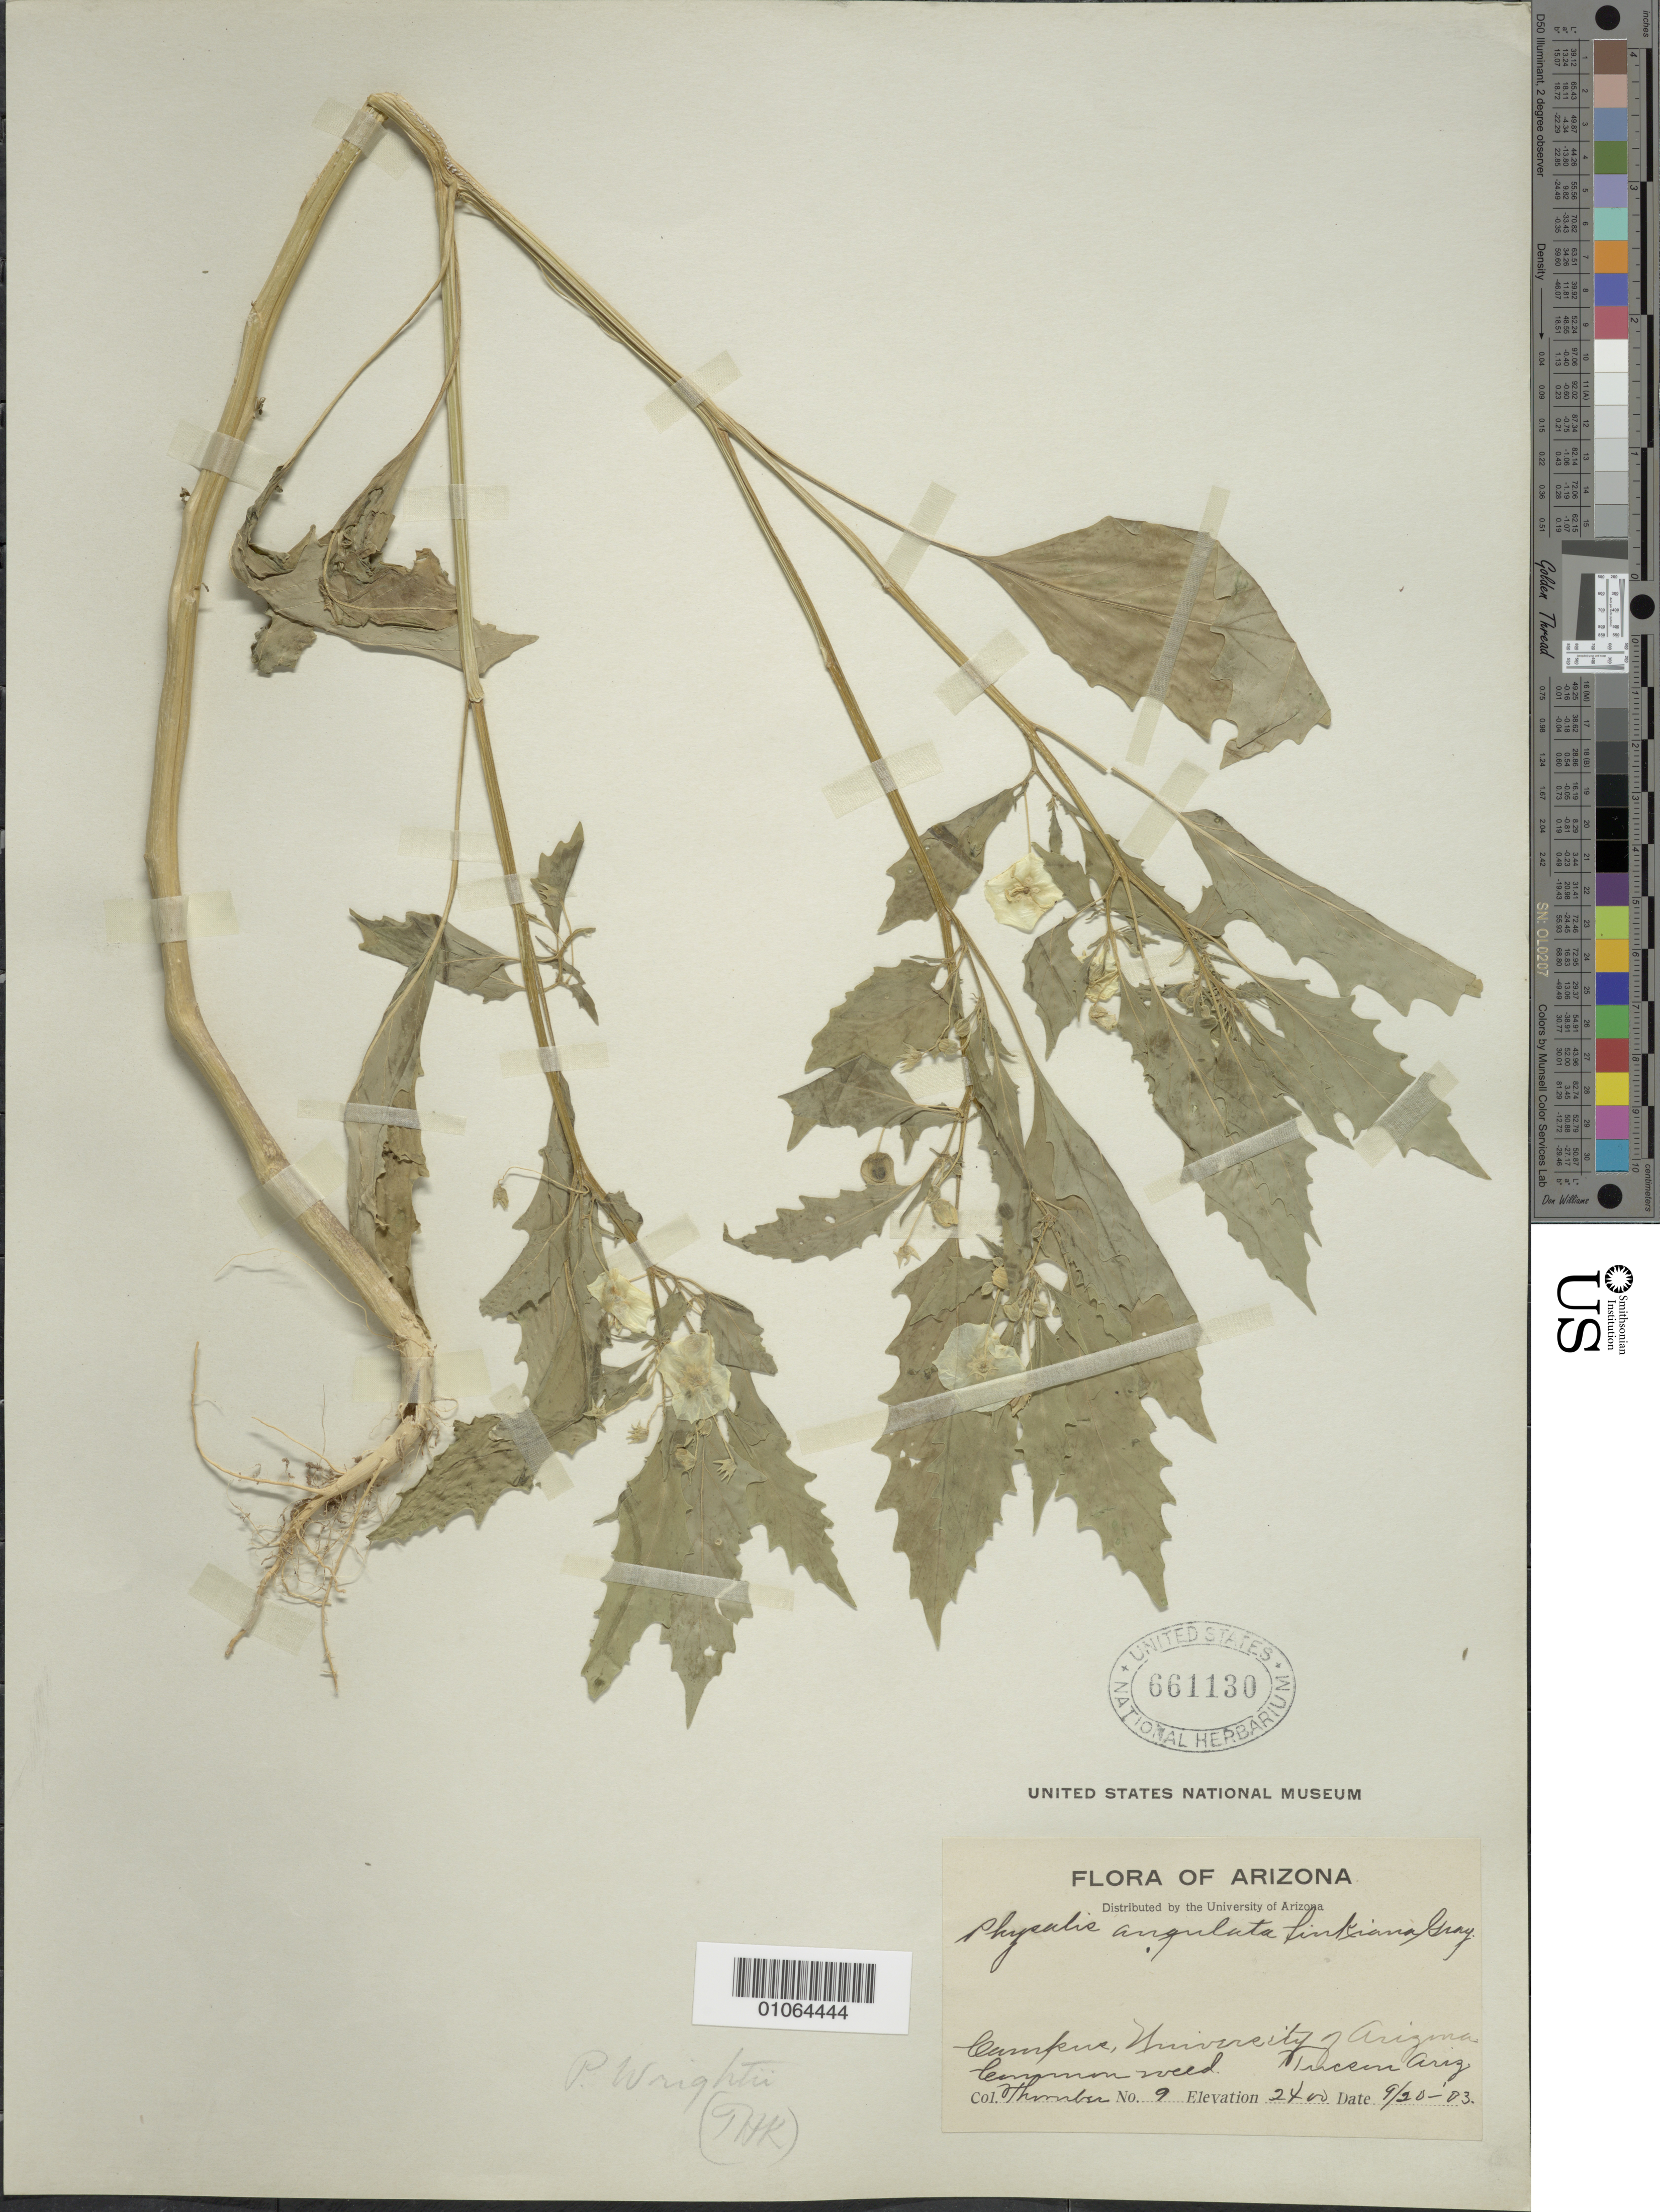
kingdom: Plantae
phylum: Tracheophyta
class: Magnoliopsida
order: Solanales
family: Solanaceae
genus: Physalis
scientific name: Physalis acutifolia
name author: (Miers) Sandwith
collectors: J. Thornber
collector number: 9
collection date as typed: Transcribed d/m/y: 20/9/3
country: United States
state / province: Arizona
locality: Campus University of Arizona Tucson.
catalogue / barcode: US 661130